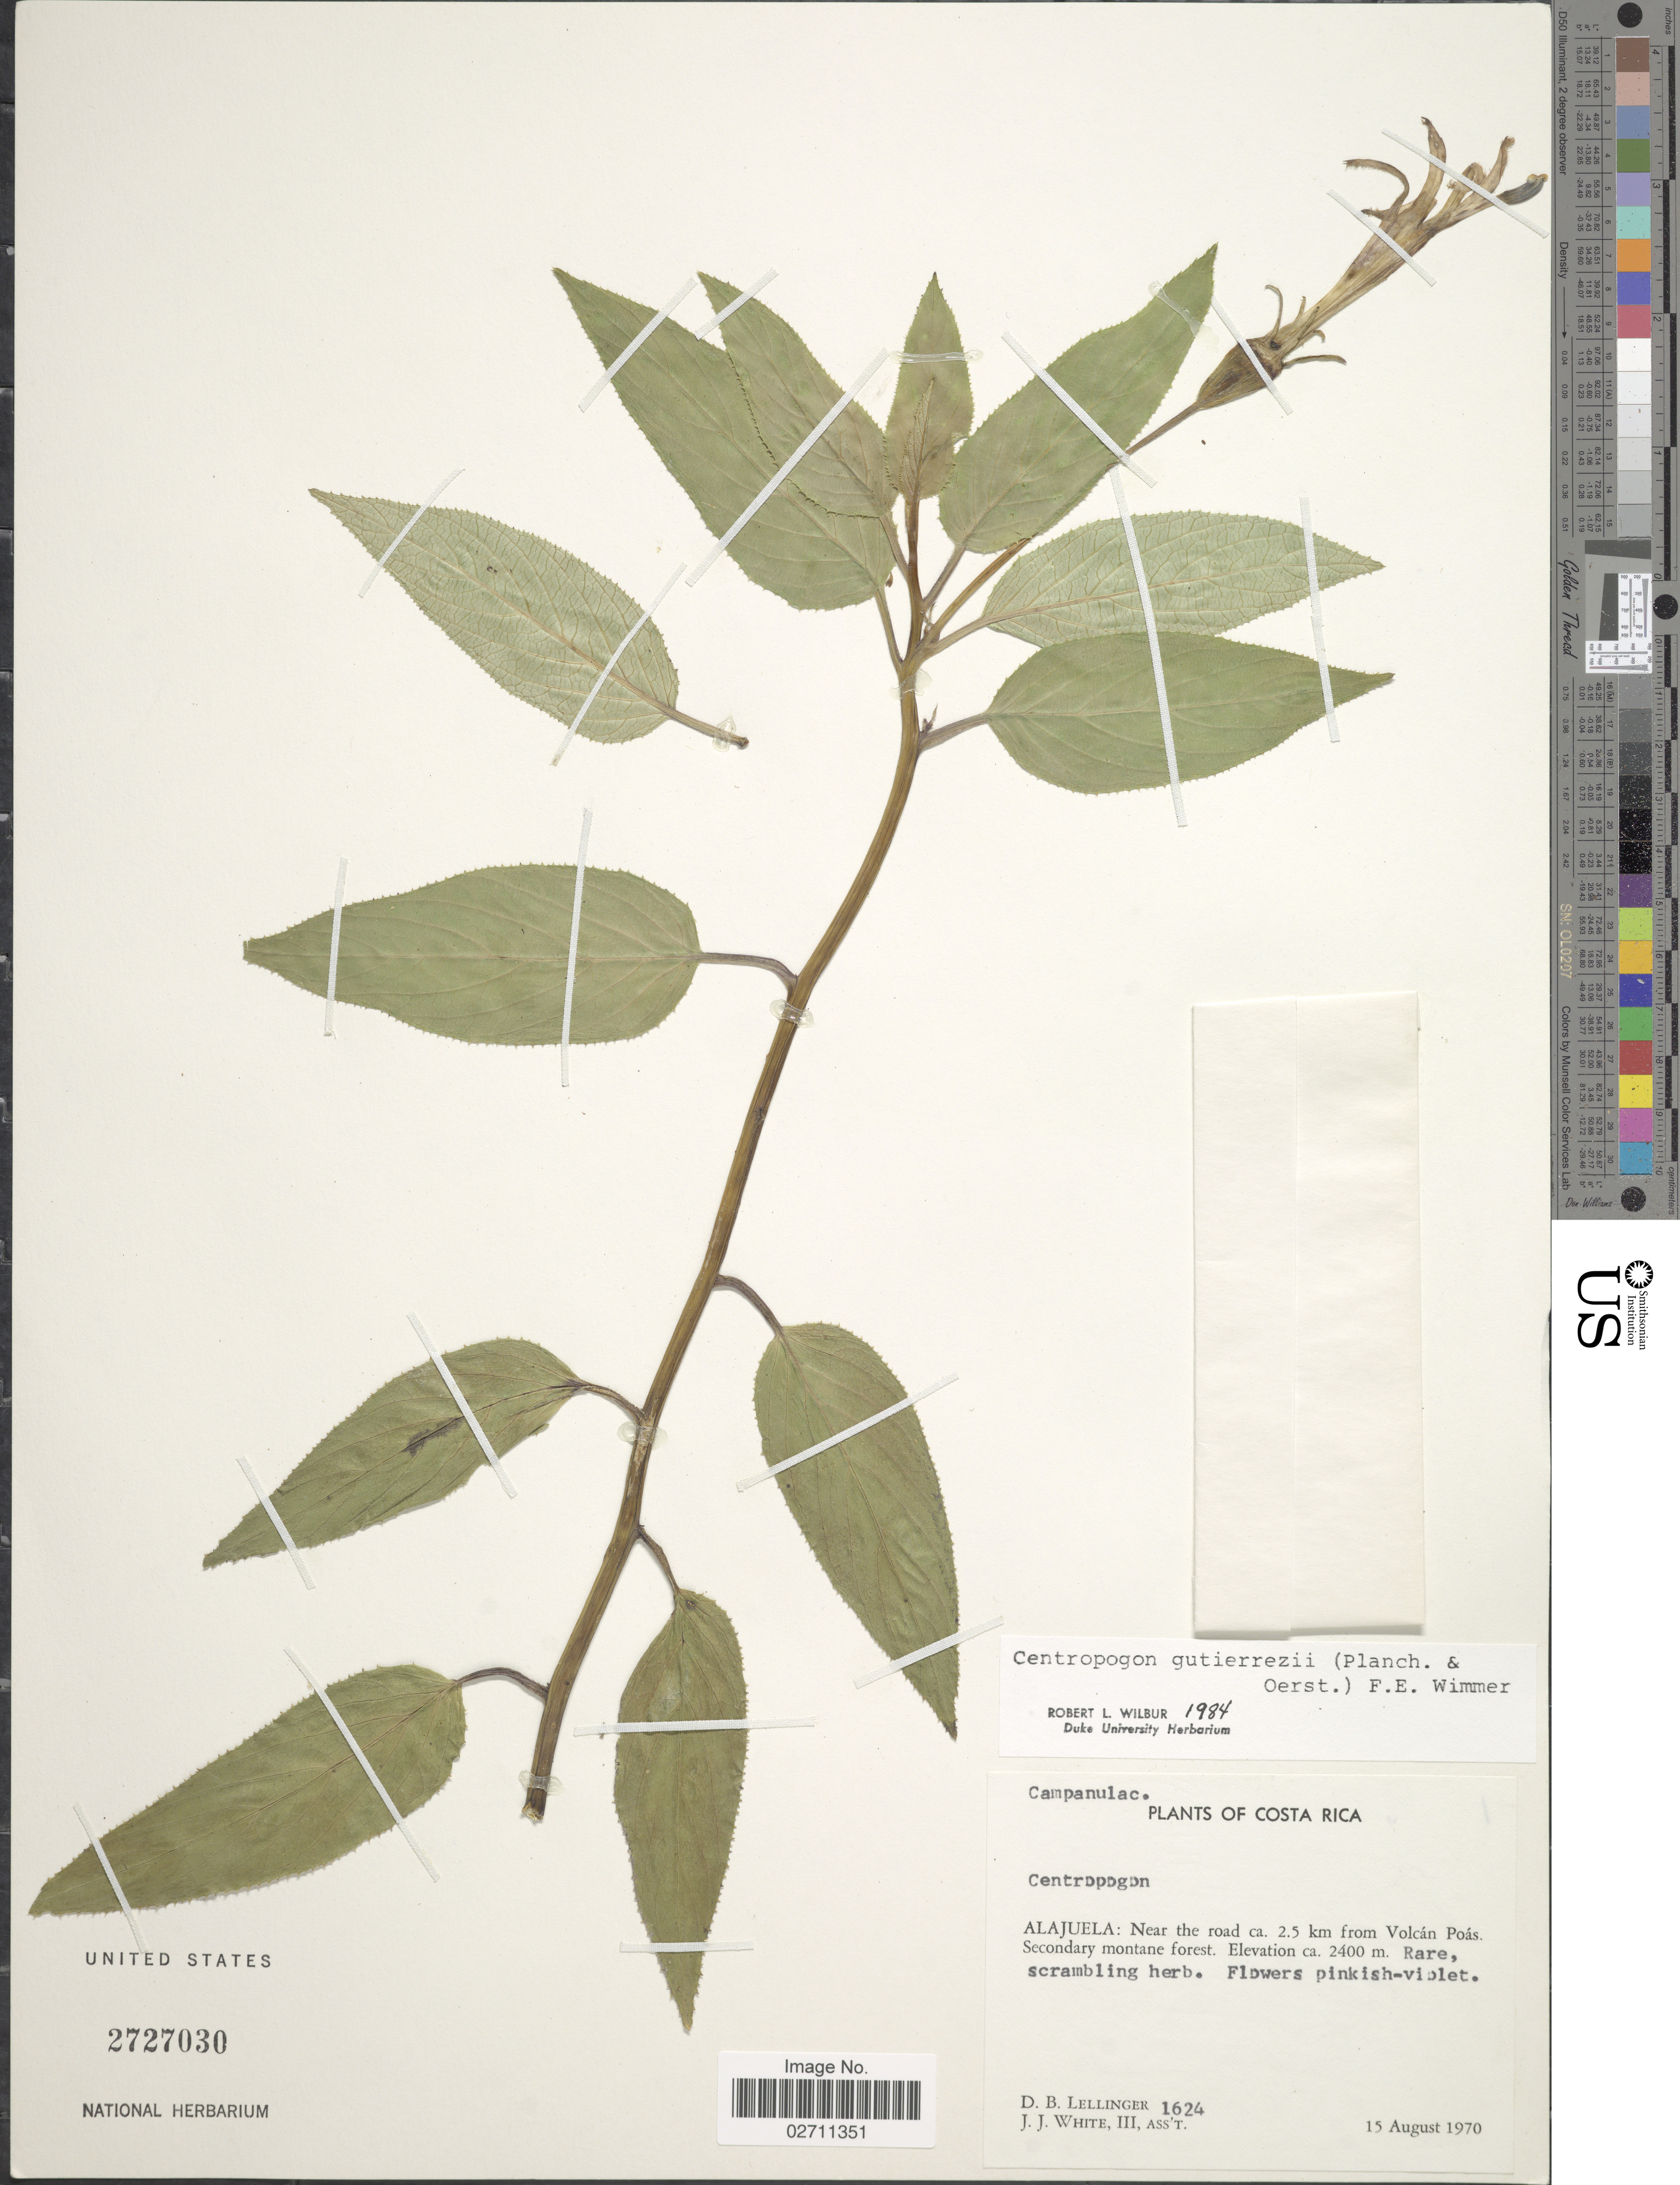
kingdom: Plantae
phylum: Tracheophyta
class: Magnoliopsida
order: Asterales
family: Campanulaceae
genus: Centropogon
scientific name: Centropogon gutierrezii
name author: (Planch. & Oerst.) E. Wimm.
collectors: D. B. Lellinger & J. J. White III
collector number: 1624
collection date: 1970-08-15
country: Costa Rica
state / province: Alajuela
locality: Near the road ca. 2.5 km from Volcan Poas.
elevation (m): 2400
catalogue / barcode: US 2727030